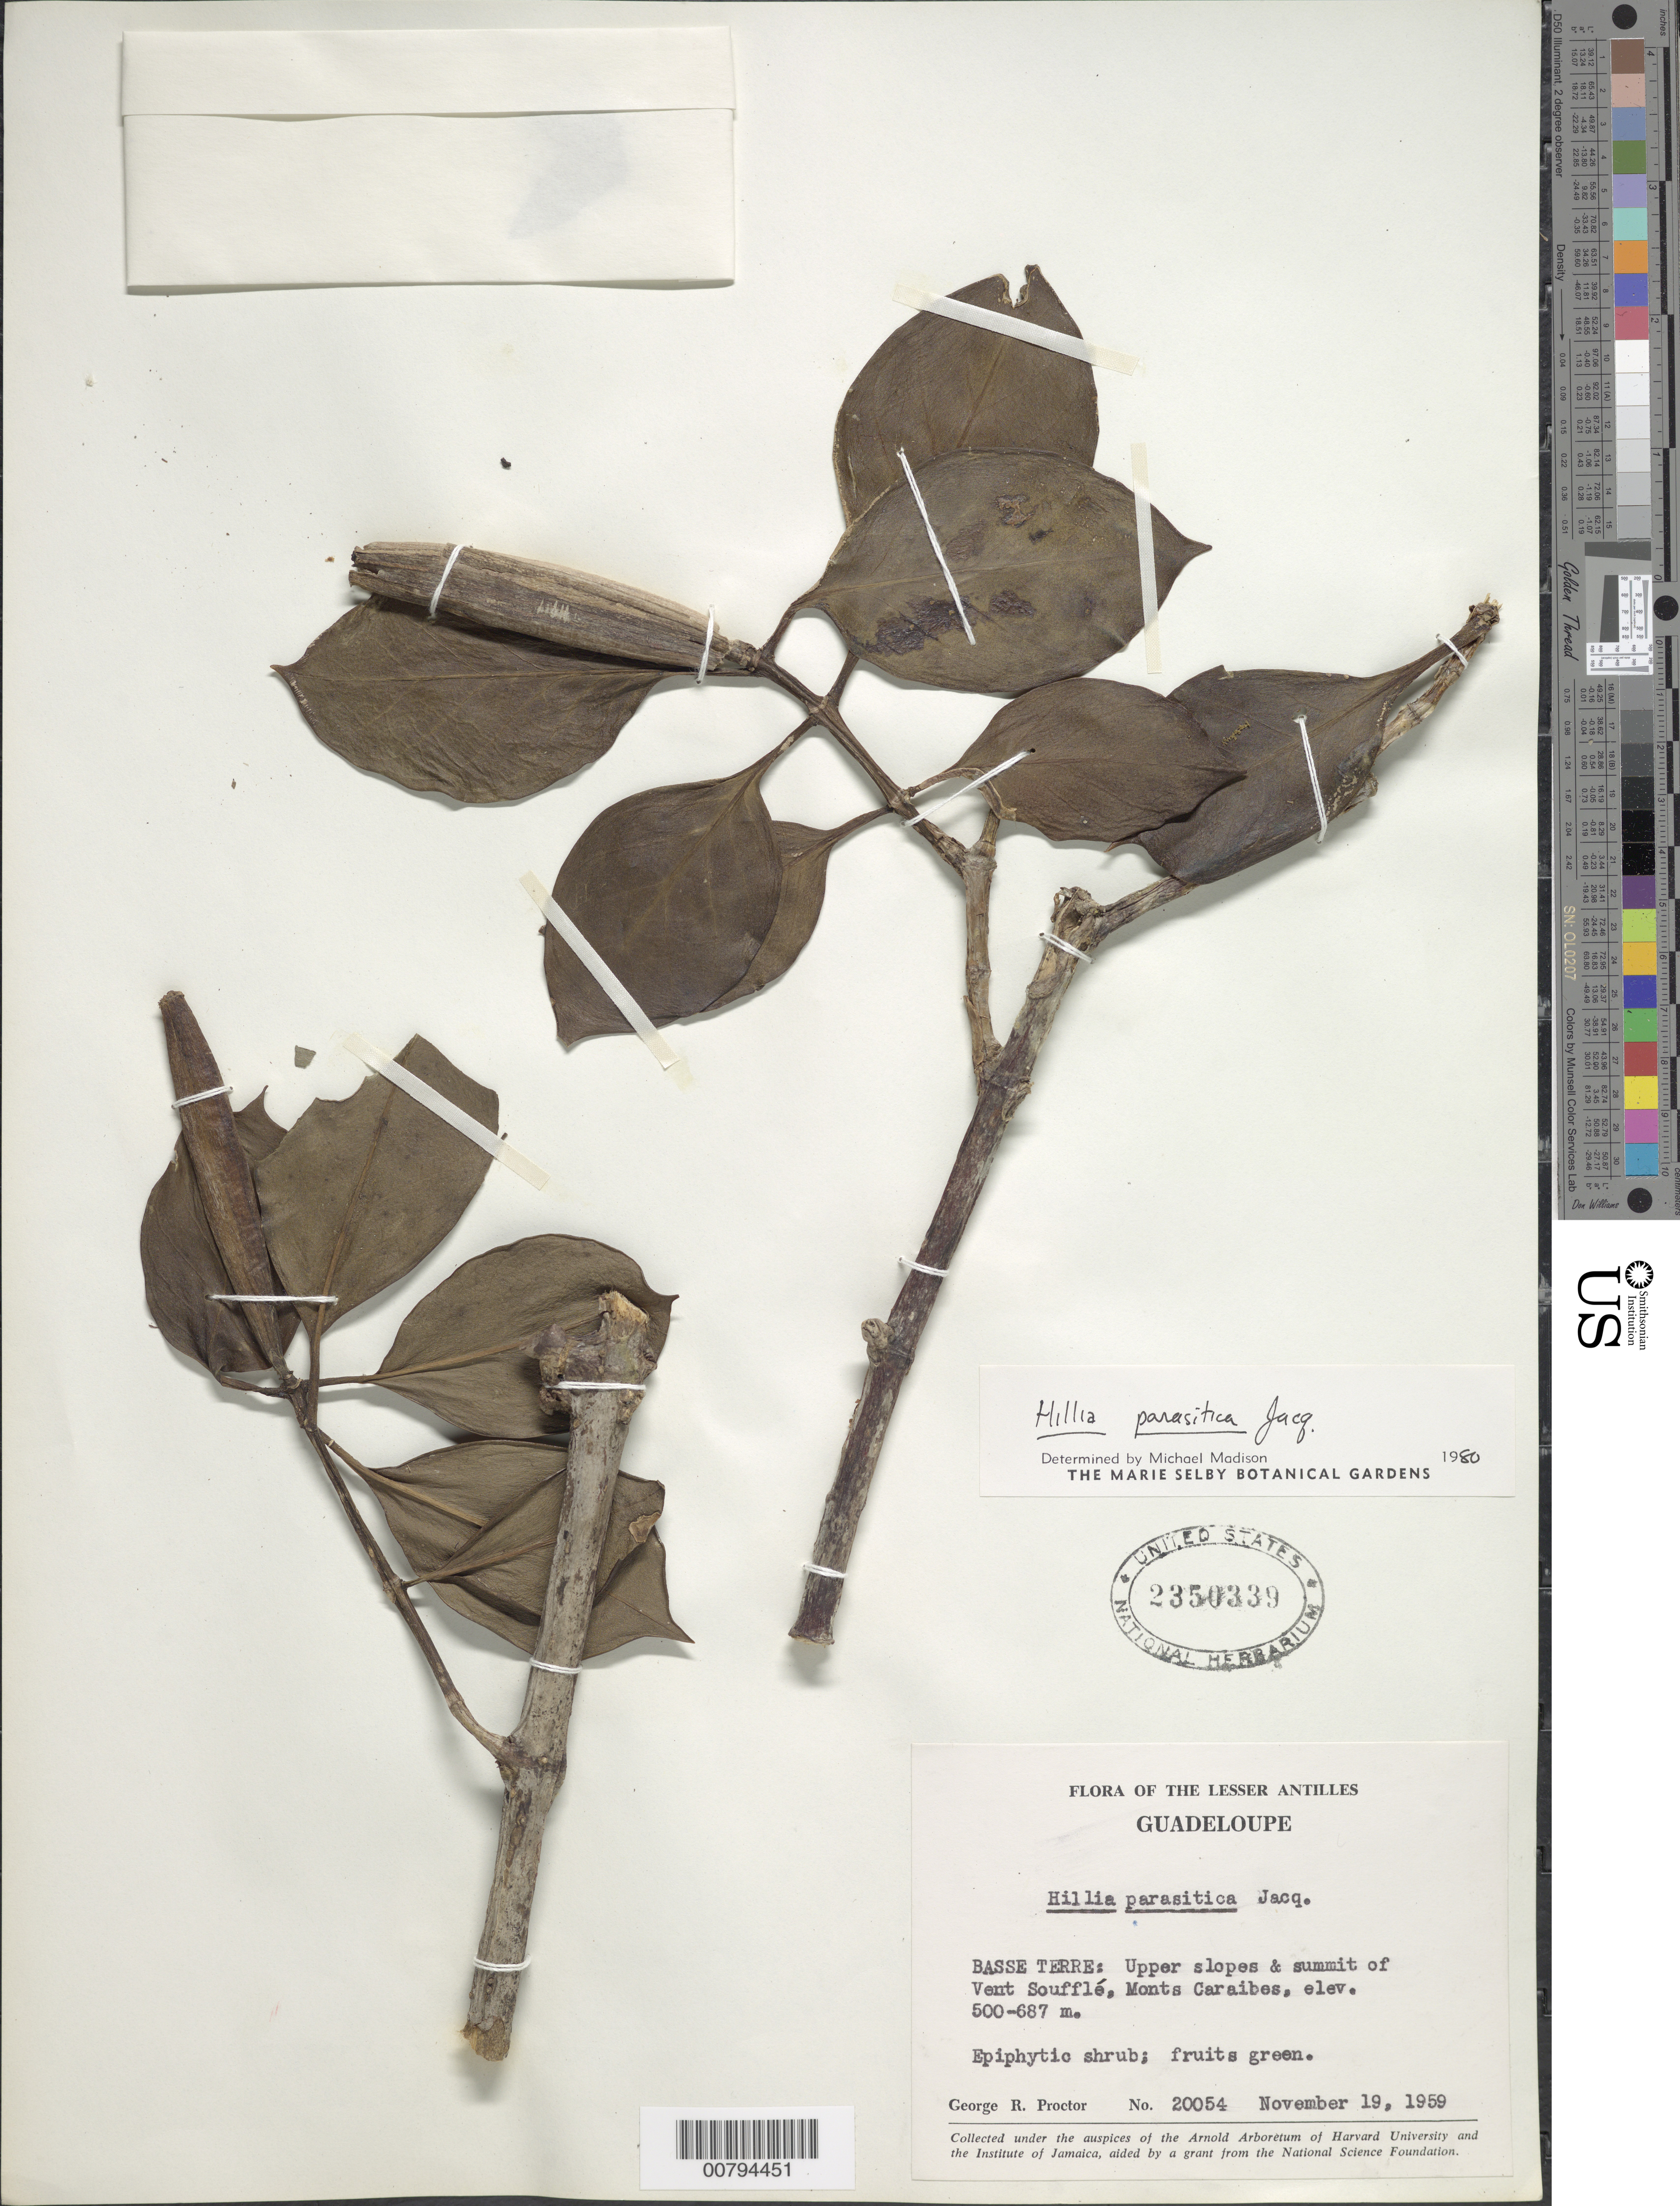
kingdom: Plantae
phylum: Tracheophyta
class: Magnoliopsida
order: Gentianales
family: Rubiaceae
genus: Hillia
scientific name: Hillia parasitica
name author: Jacq.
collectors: G. R. Proctor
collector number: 20054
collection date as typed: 19 Nov 1959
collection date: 1959-11-19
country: Guadeloupe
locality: Basse Terre: Upper slopes and summit of Vent Soufflé, Monts Caraibes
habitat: Upper slopes and summit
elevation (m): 500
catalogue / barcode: US 2350339